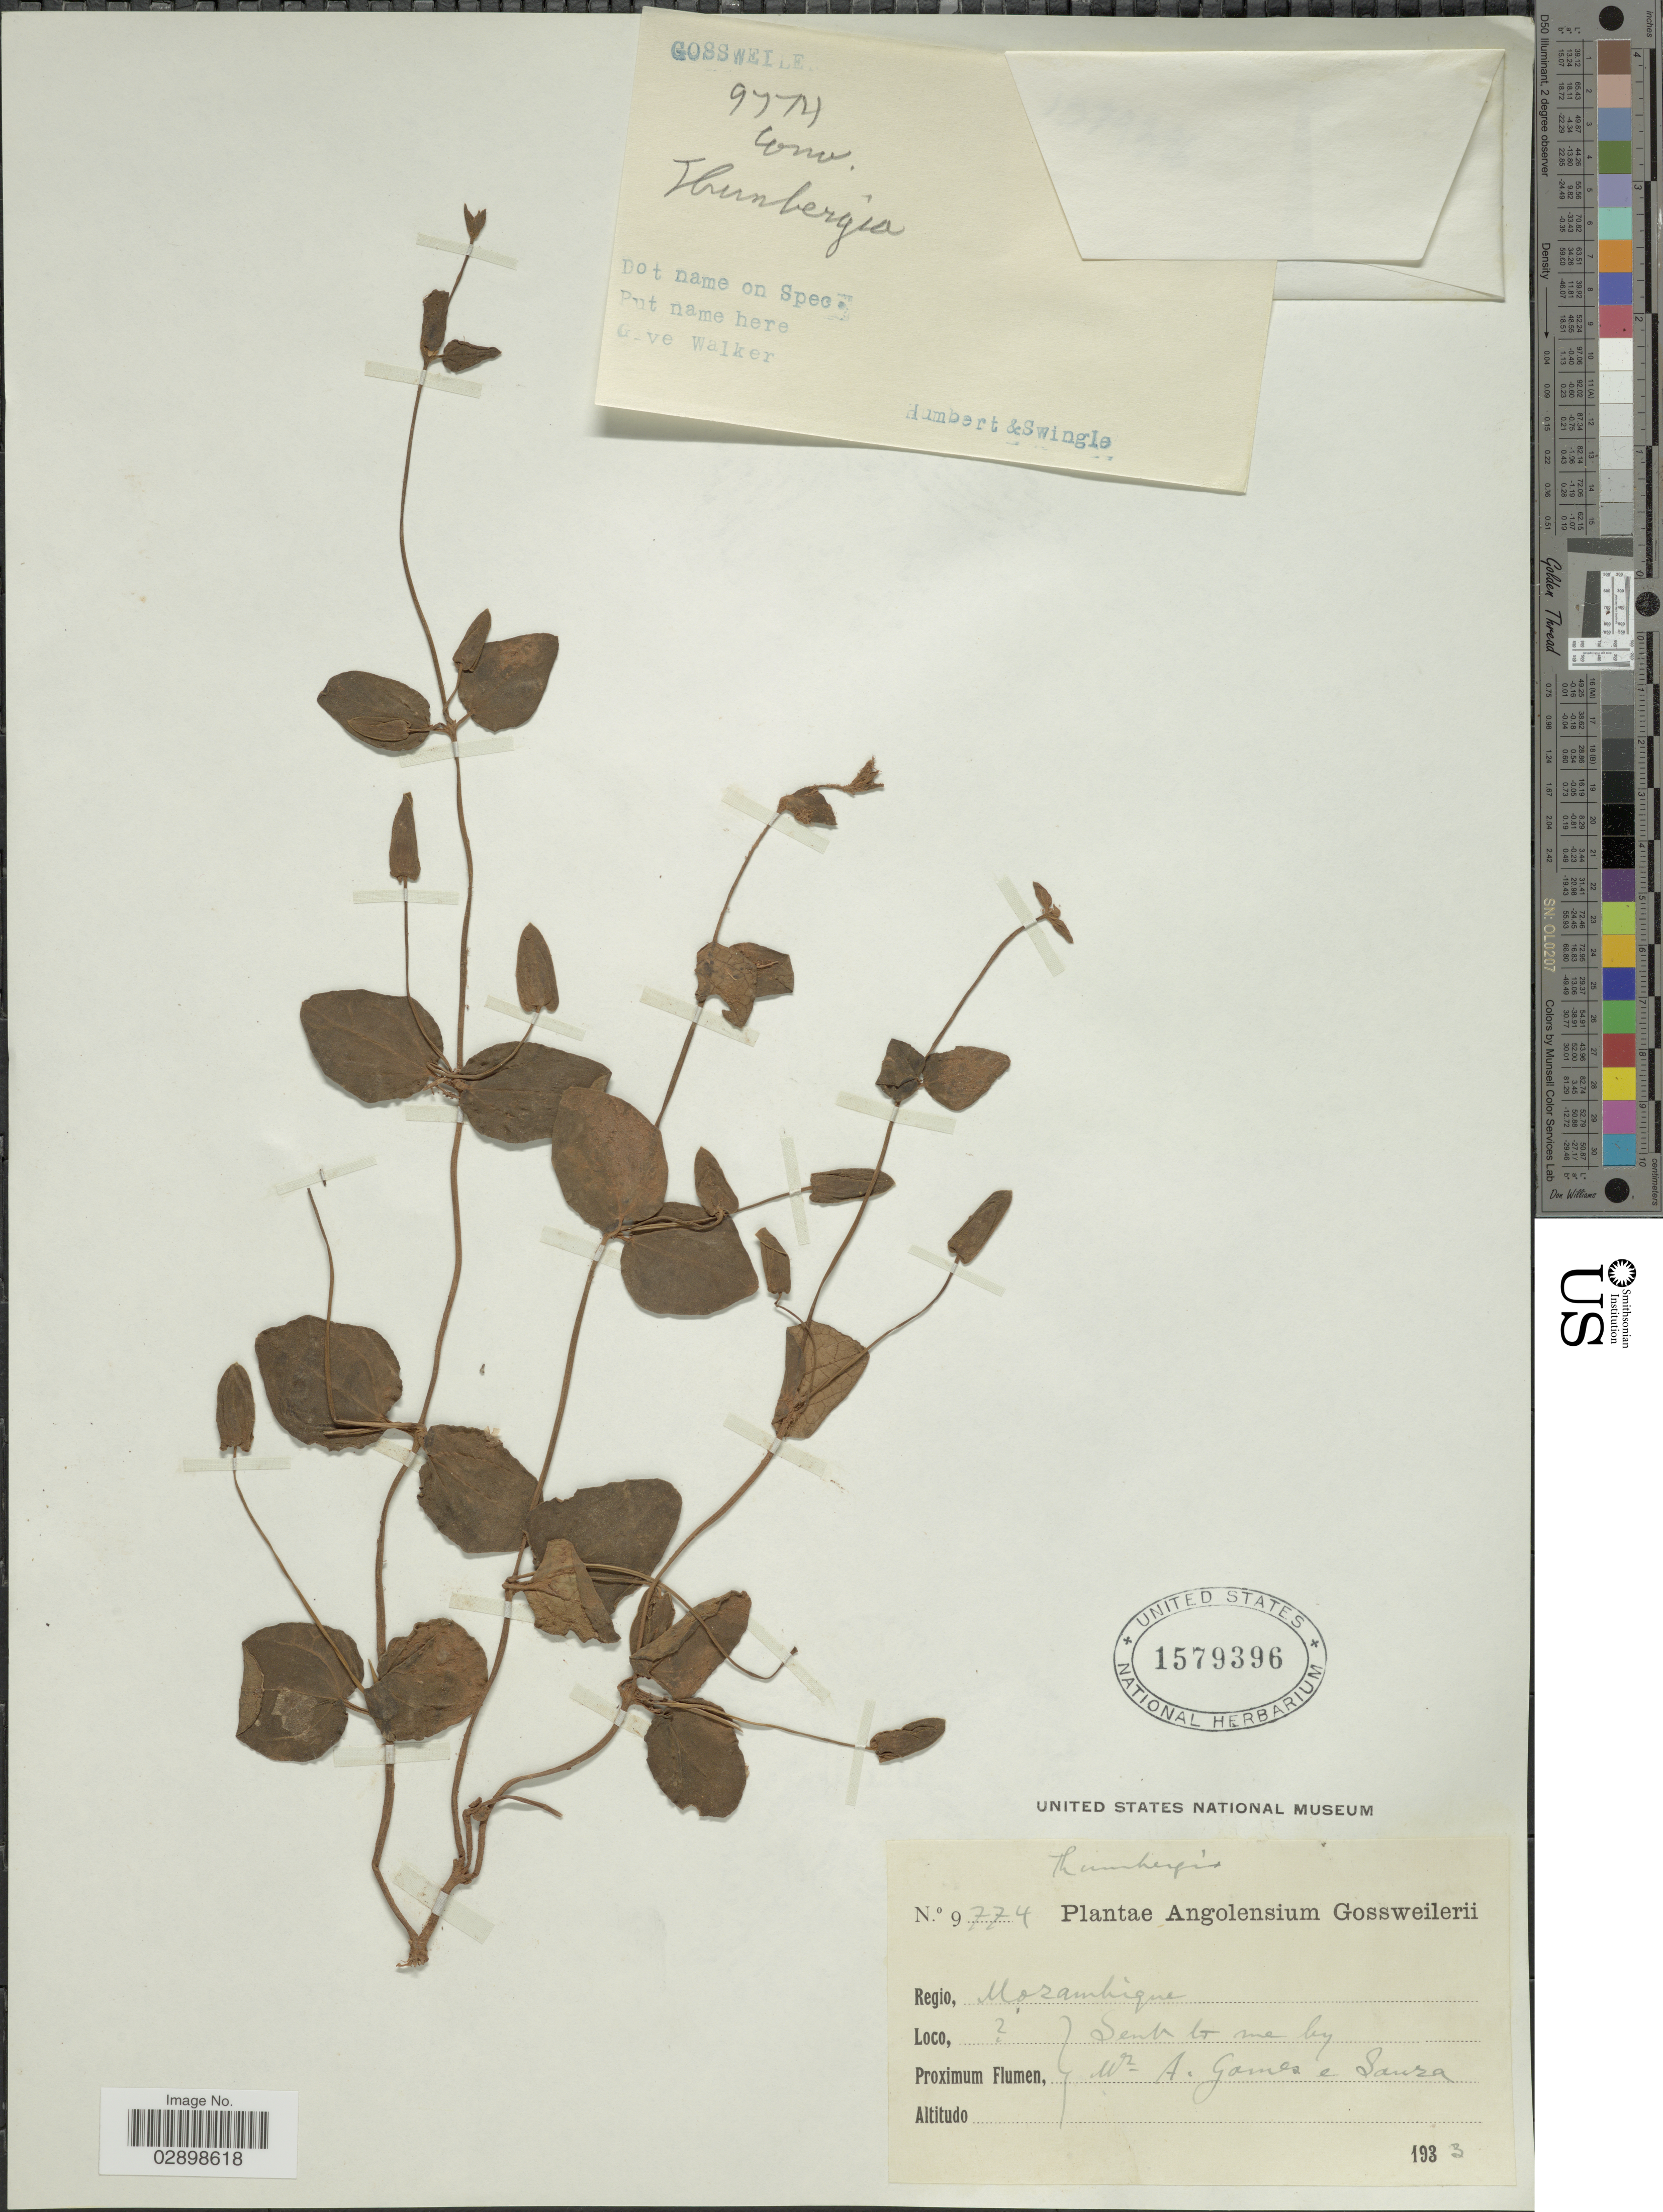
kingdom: Plantae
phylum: Tracheophyta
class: Magnoliopsida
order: Boraginales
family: Heliotropiaceae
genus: Tournefortia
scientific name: Tournefortia sp.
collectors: -. Gossweiler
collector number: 9774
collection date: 1933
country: Angola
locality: Nr. A. Gomes e Souza.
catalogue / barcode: US 1579396